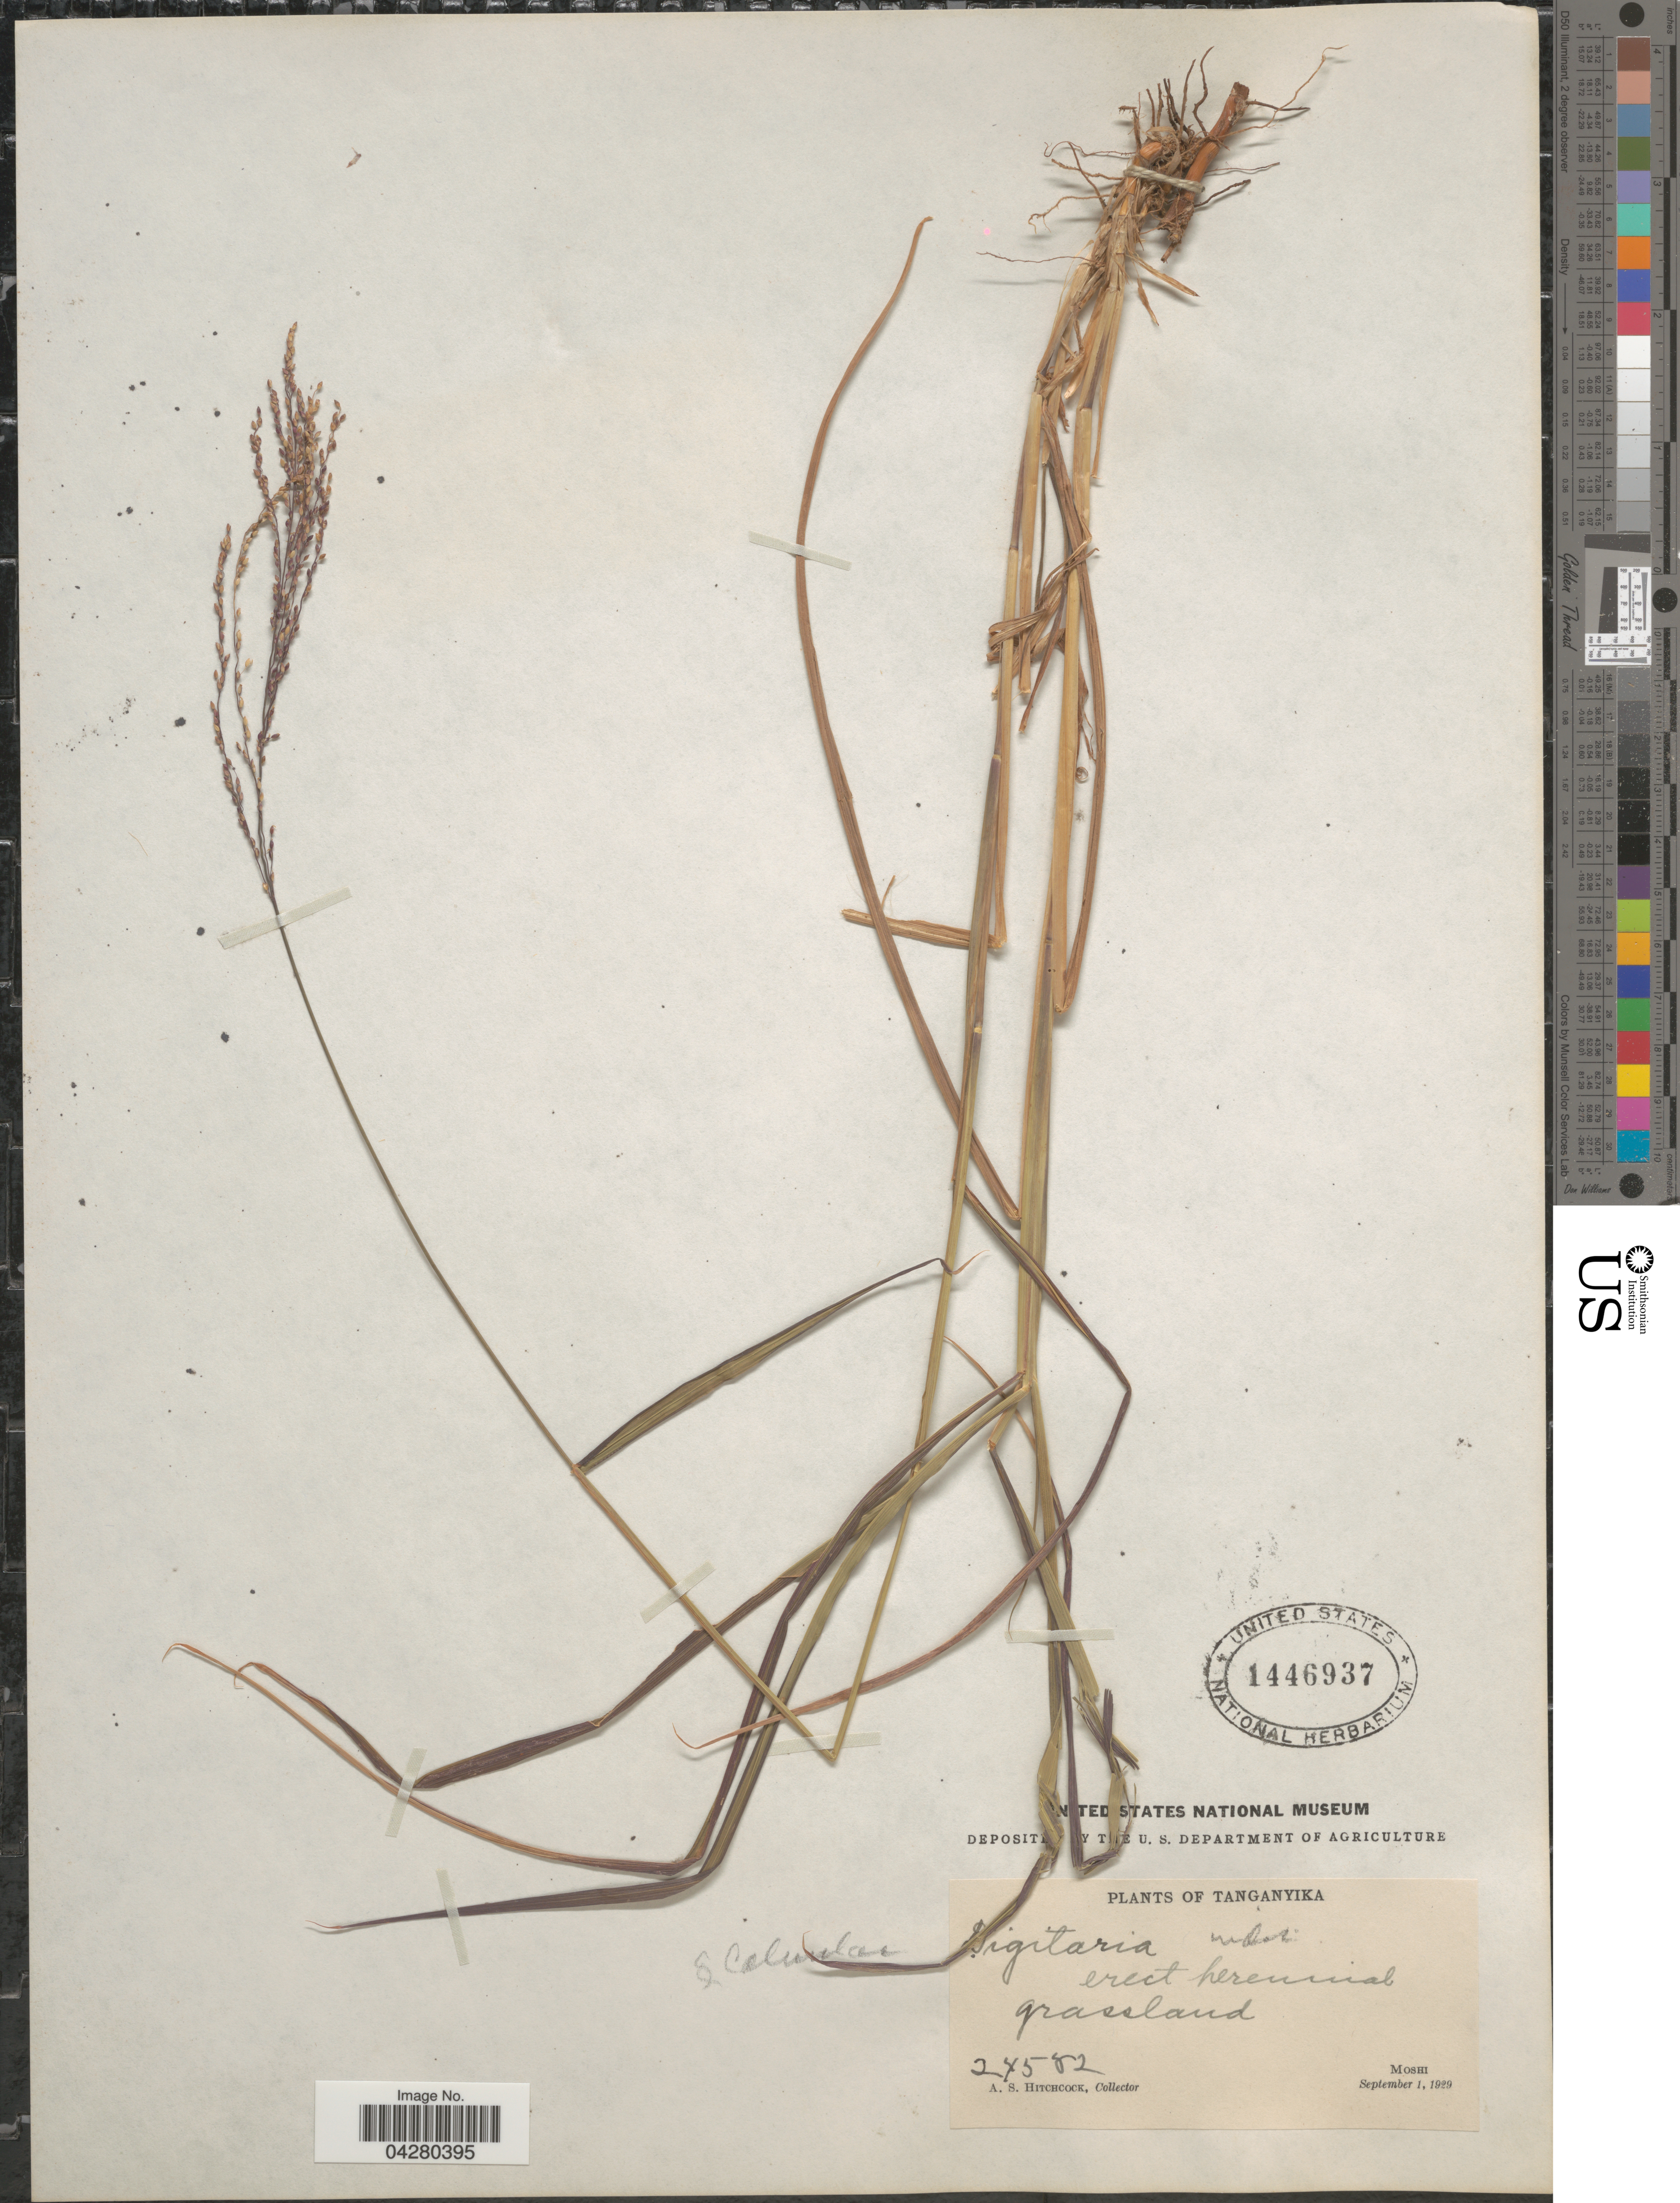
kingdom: Plantae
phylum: Tracheophyta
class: Liliopsida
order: Poales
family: Poaceae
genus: Digitaria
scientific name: Digitaria gazensis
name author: Rendle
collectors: A. S. Hitchcock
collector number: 24582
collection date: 1929-09-01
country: Tanzania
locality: Grassland. Moshi.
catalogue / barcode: US 1446937